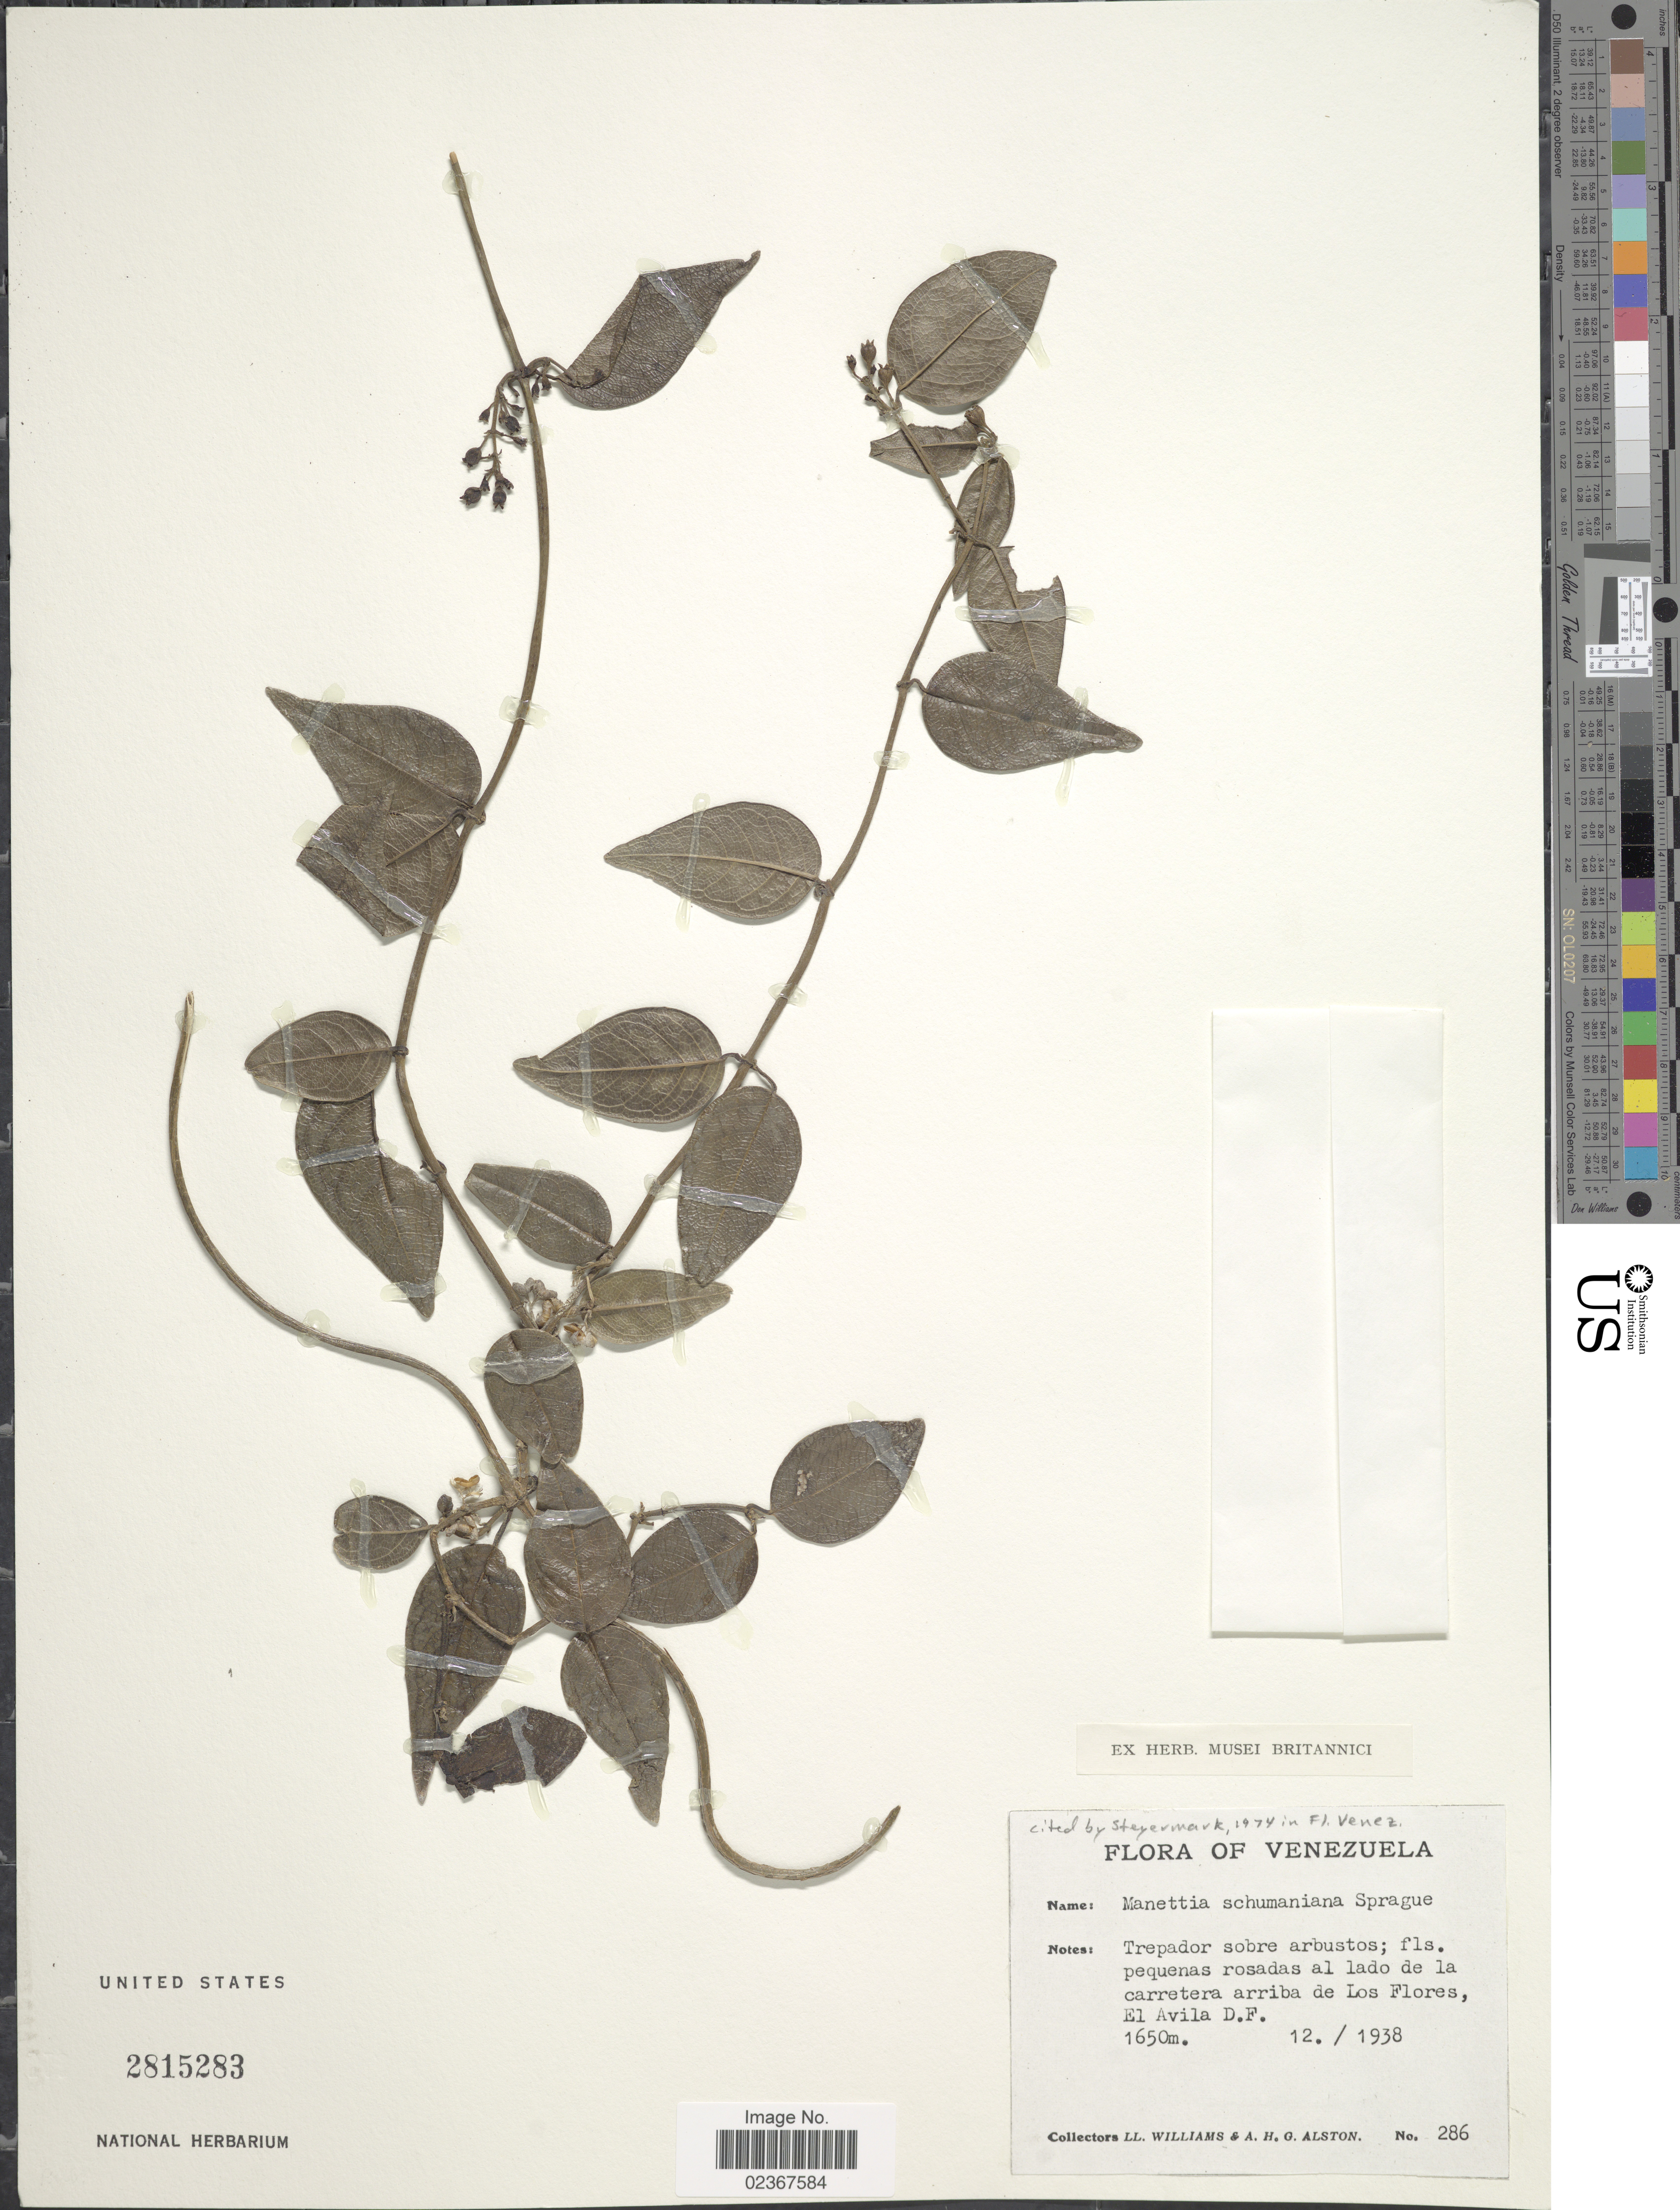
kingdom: Plantae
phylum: Tracheophyta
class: Magnoliopsida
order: Gentianales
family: Rubiaceae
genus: Manettia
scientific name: Manettia schumanniana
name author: Sprague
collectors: Ll. Williams & A. H. Alston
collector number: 286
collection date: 1938-12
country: Venezuela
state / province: Miranda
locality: Pequenas rosadas al lado de la carretera arriba de Los Flores, El Avila, D. F.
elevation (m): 1650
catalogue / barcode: US 2815283